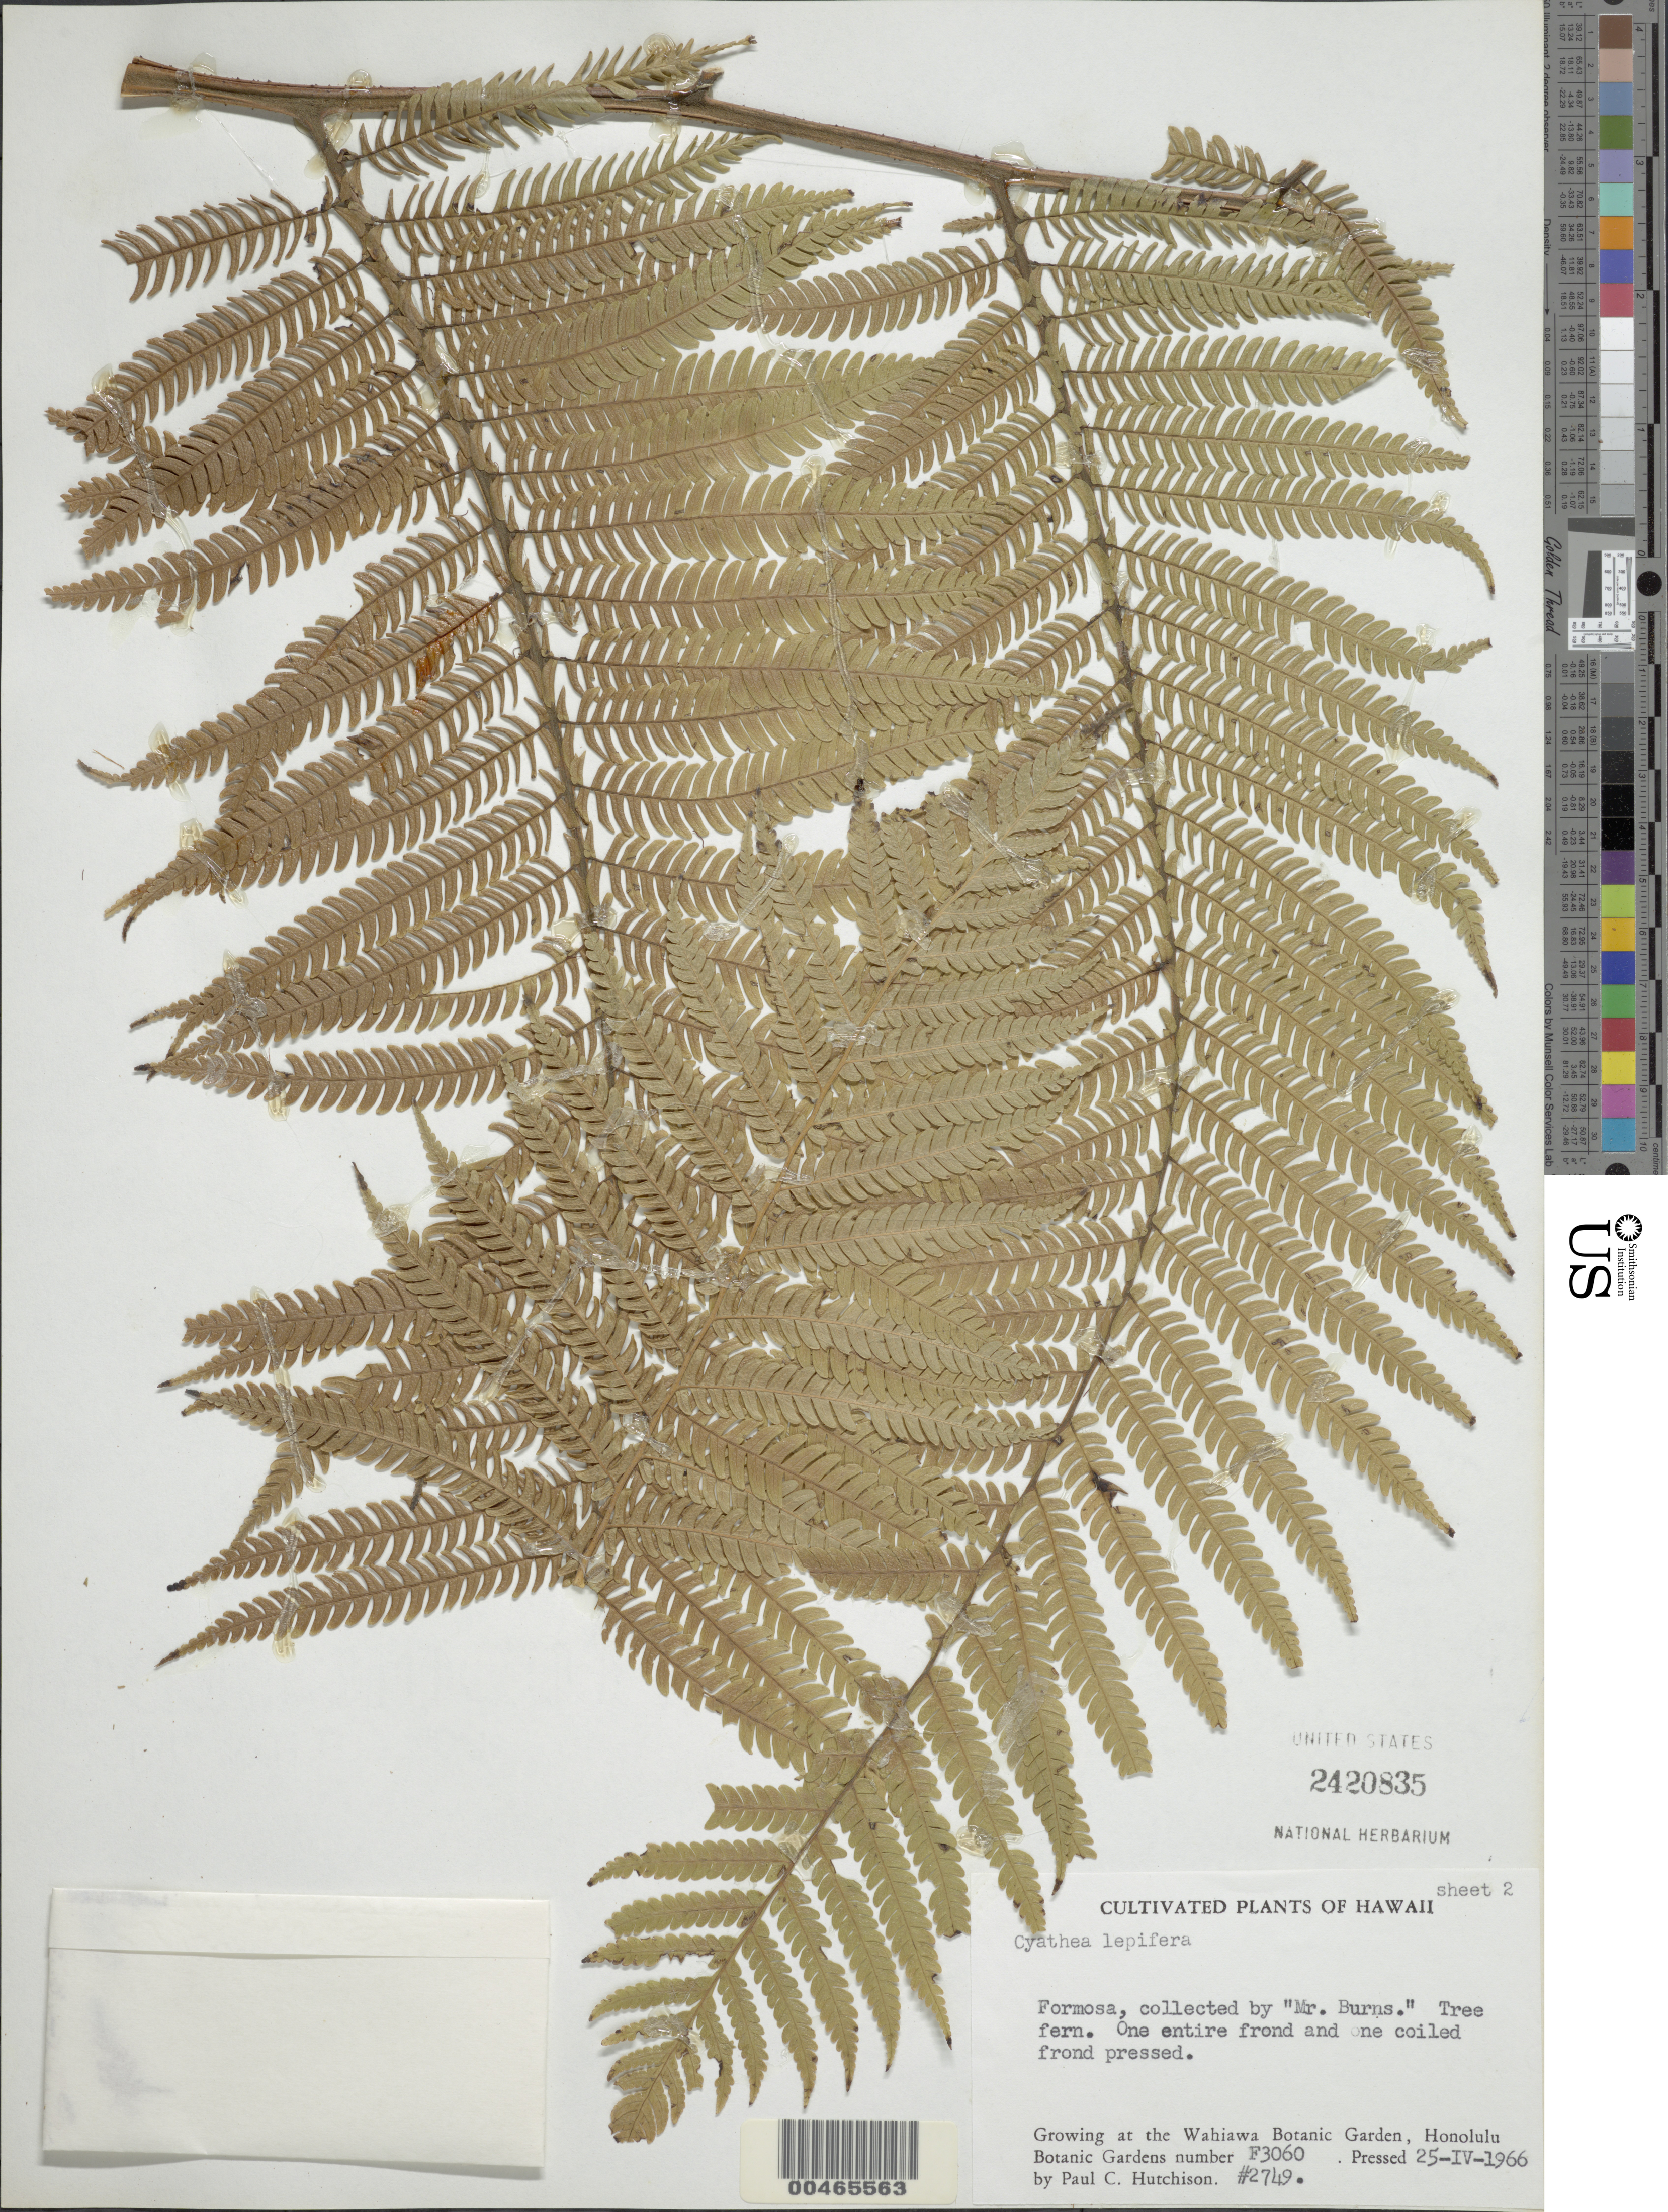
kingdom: Plantae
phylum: Tracheophyta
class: Polypodiopsida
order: Cyatheales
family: Cyatheaceae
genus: Alsophila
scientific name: Alsophila lepifera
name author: J. Sm. ex Hook.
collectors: P. C. Hutchison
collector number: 2749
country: United States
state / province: Hawaii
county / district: Honolulu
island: Oahu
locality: Growing at the Wahiawa Botanic Garden, Honolulu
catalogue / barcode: US 2420835